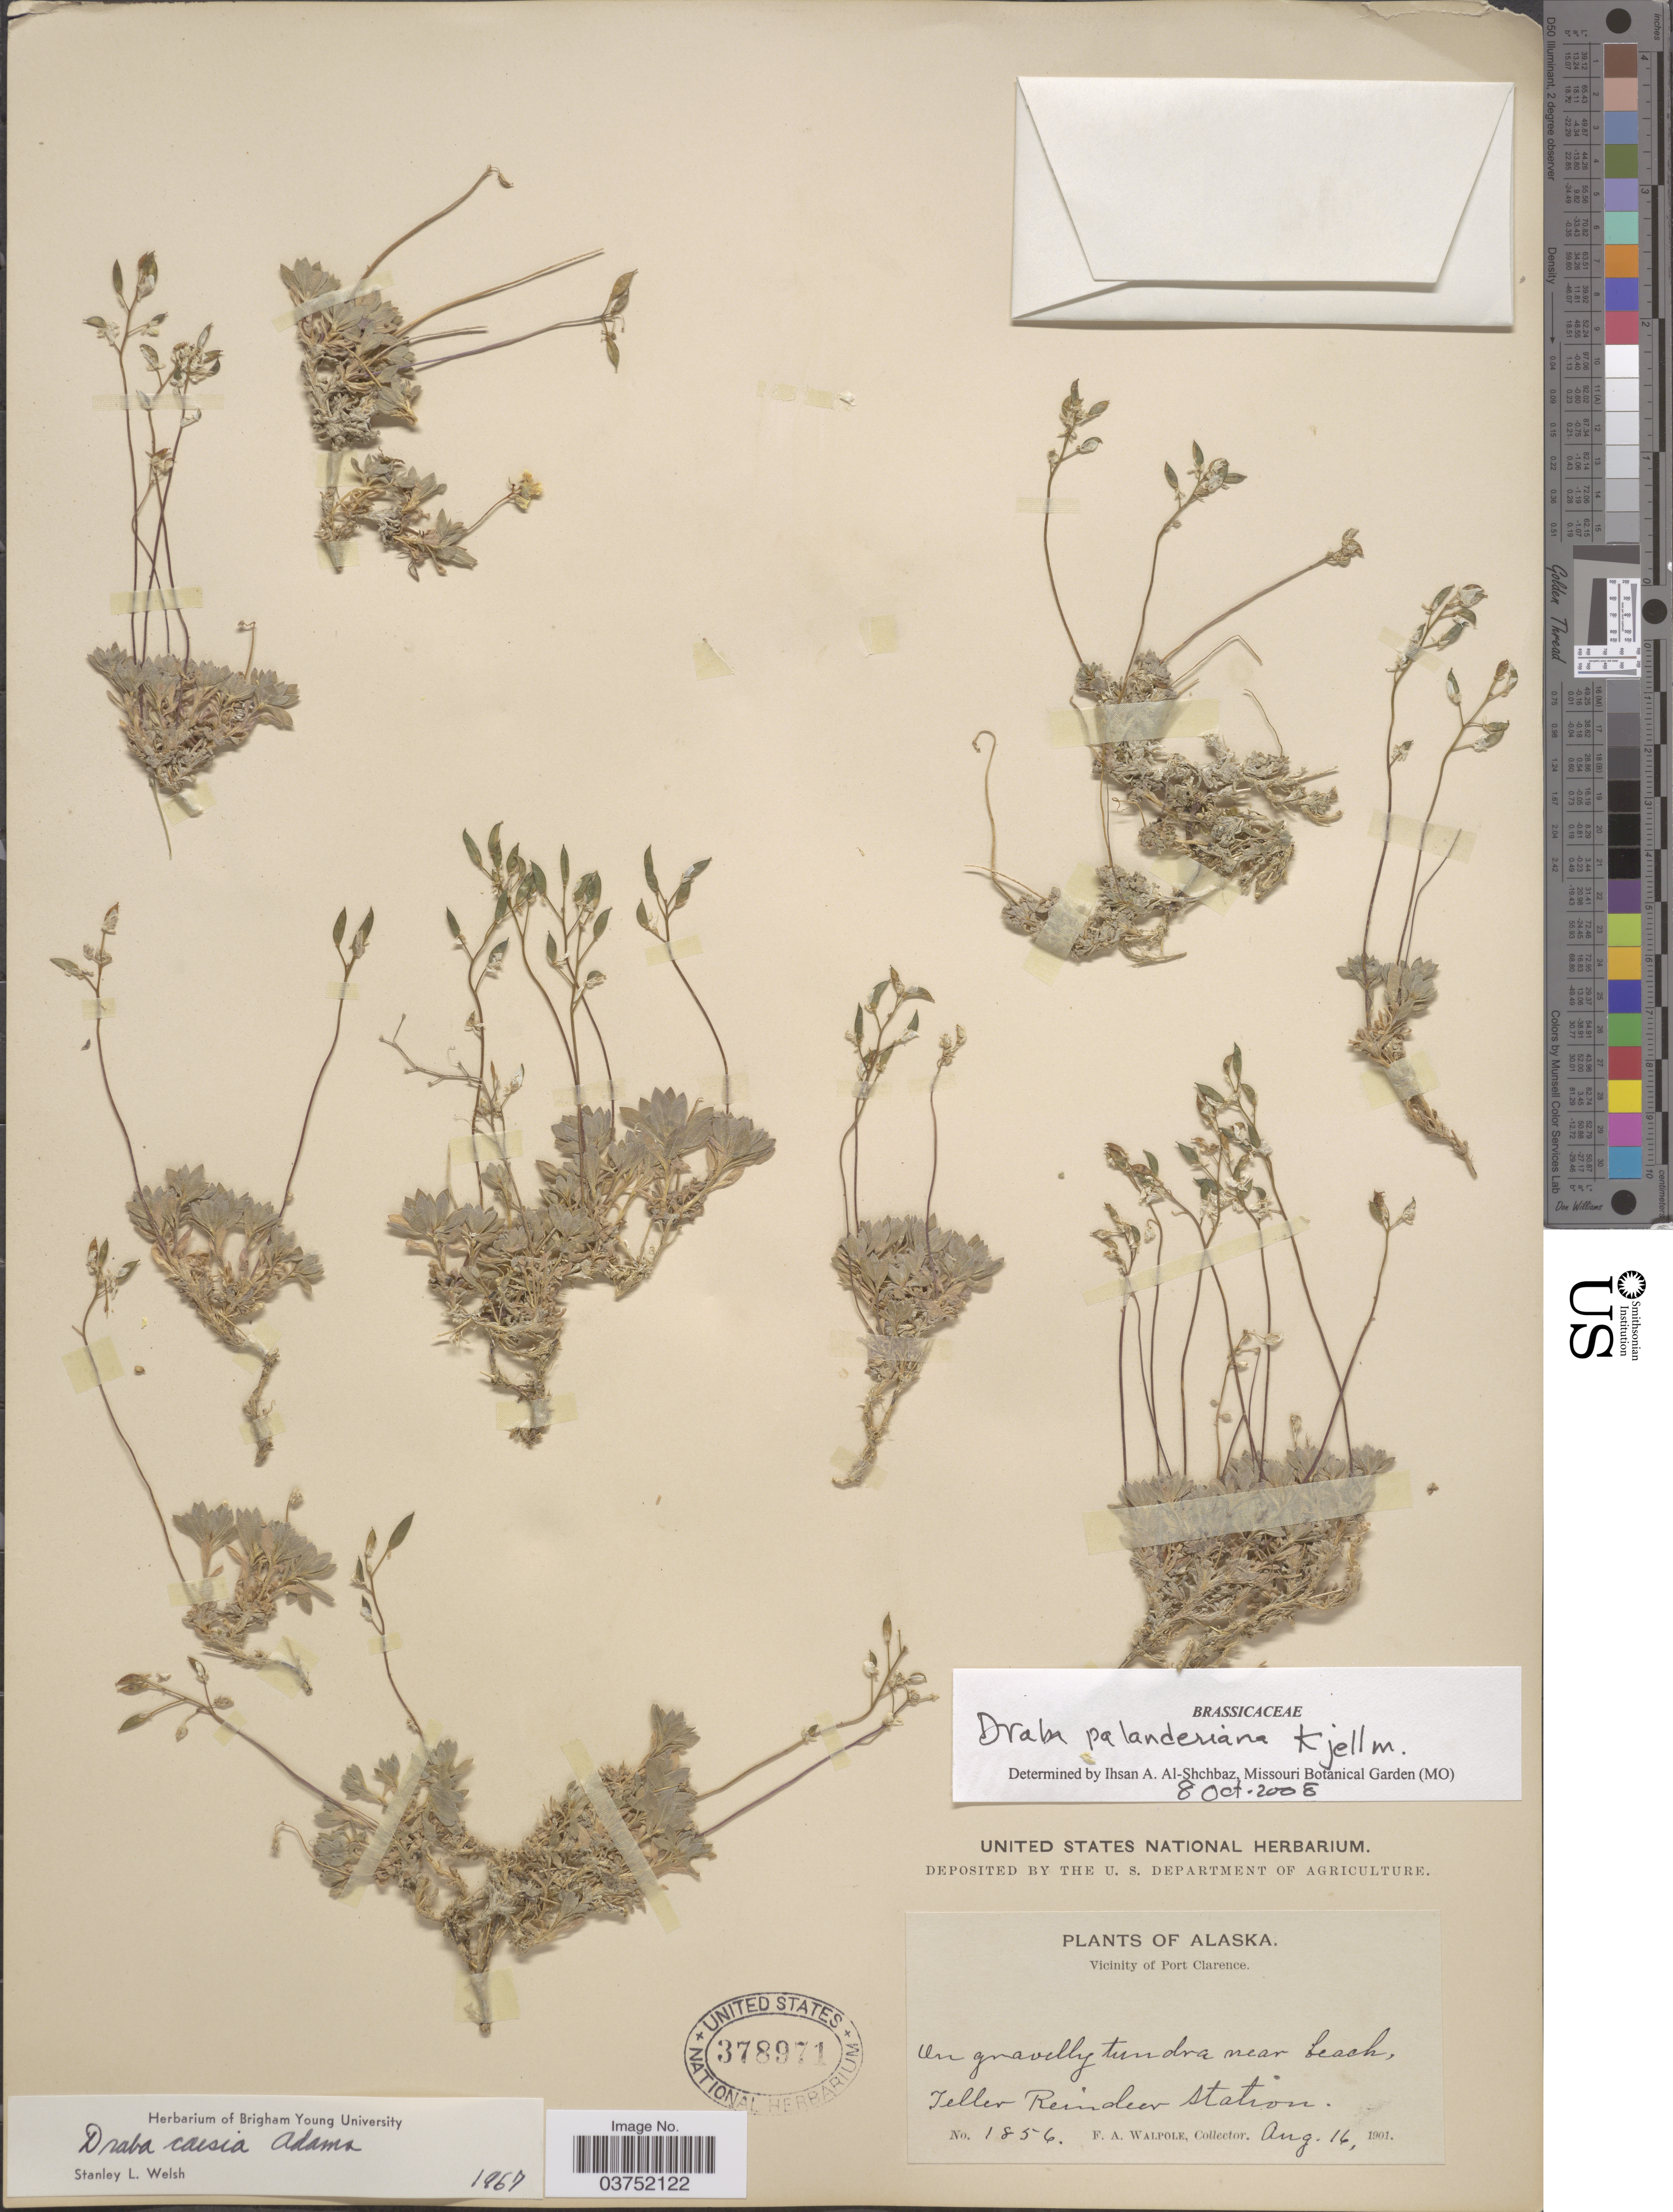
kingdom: Plantae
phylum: Tracheophyta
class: Magnoliopsida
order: Brassicales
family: Brassicaceae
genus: Draba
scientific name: Draba palanderiana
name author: Kjellm.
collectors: F. Walpole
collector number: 1856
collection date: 1901-08-16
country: United States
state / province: Alaska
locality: Vicinity of Port Clarence. On gravelly tundra near beach, Teller Reindeer Station.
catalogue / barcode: US 378971